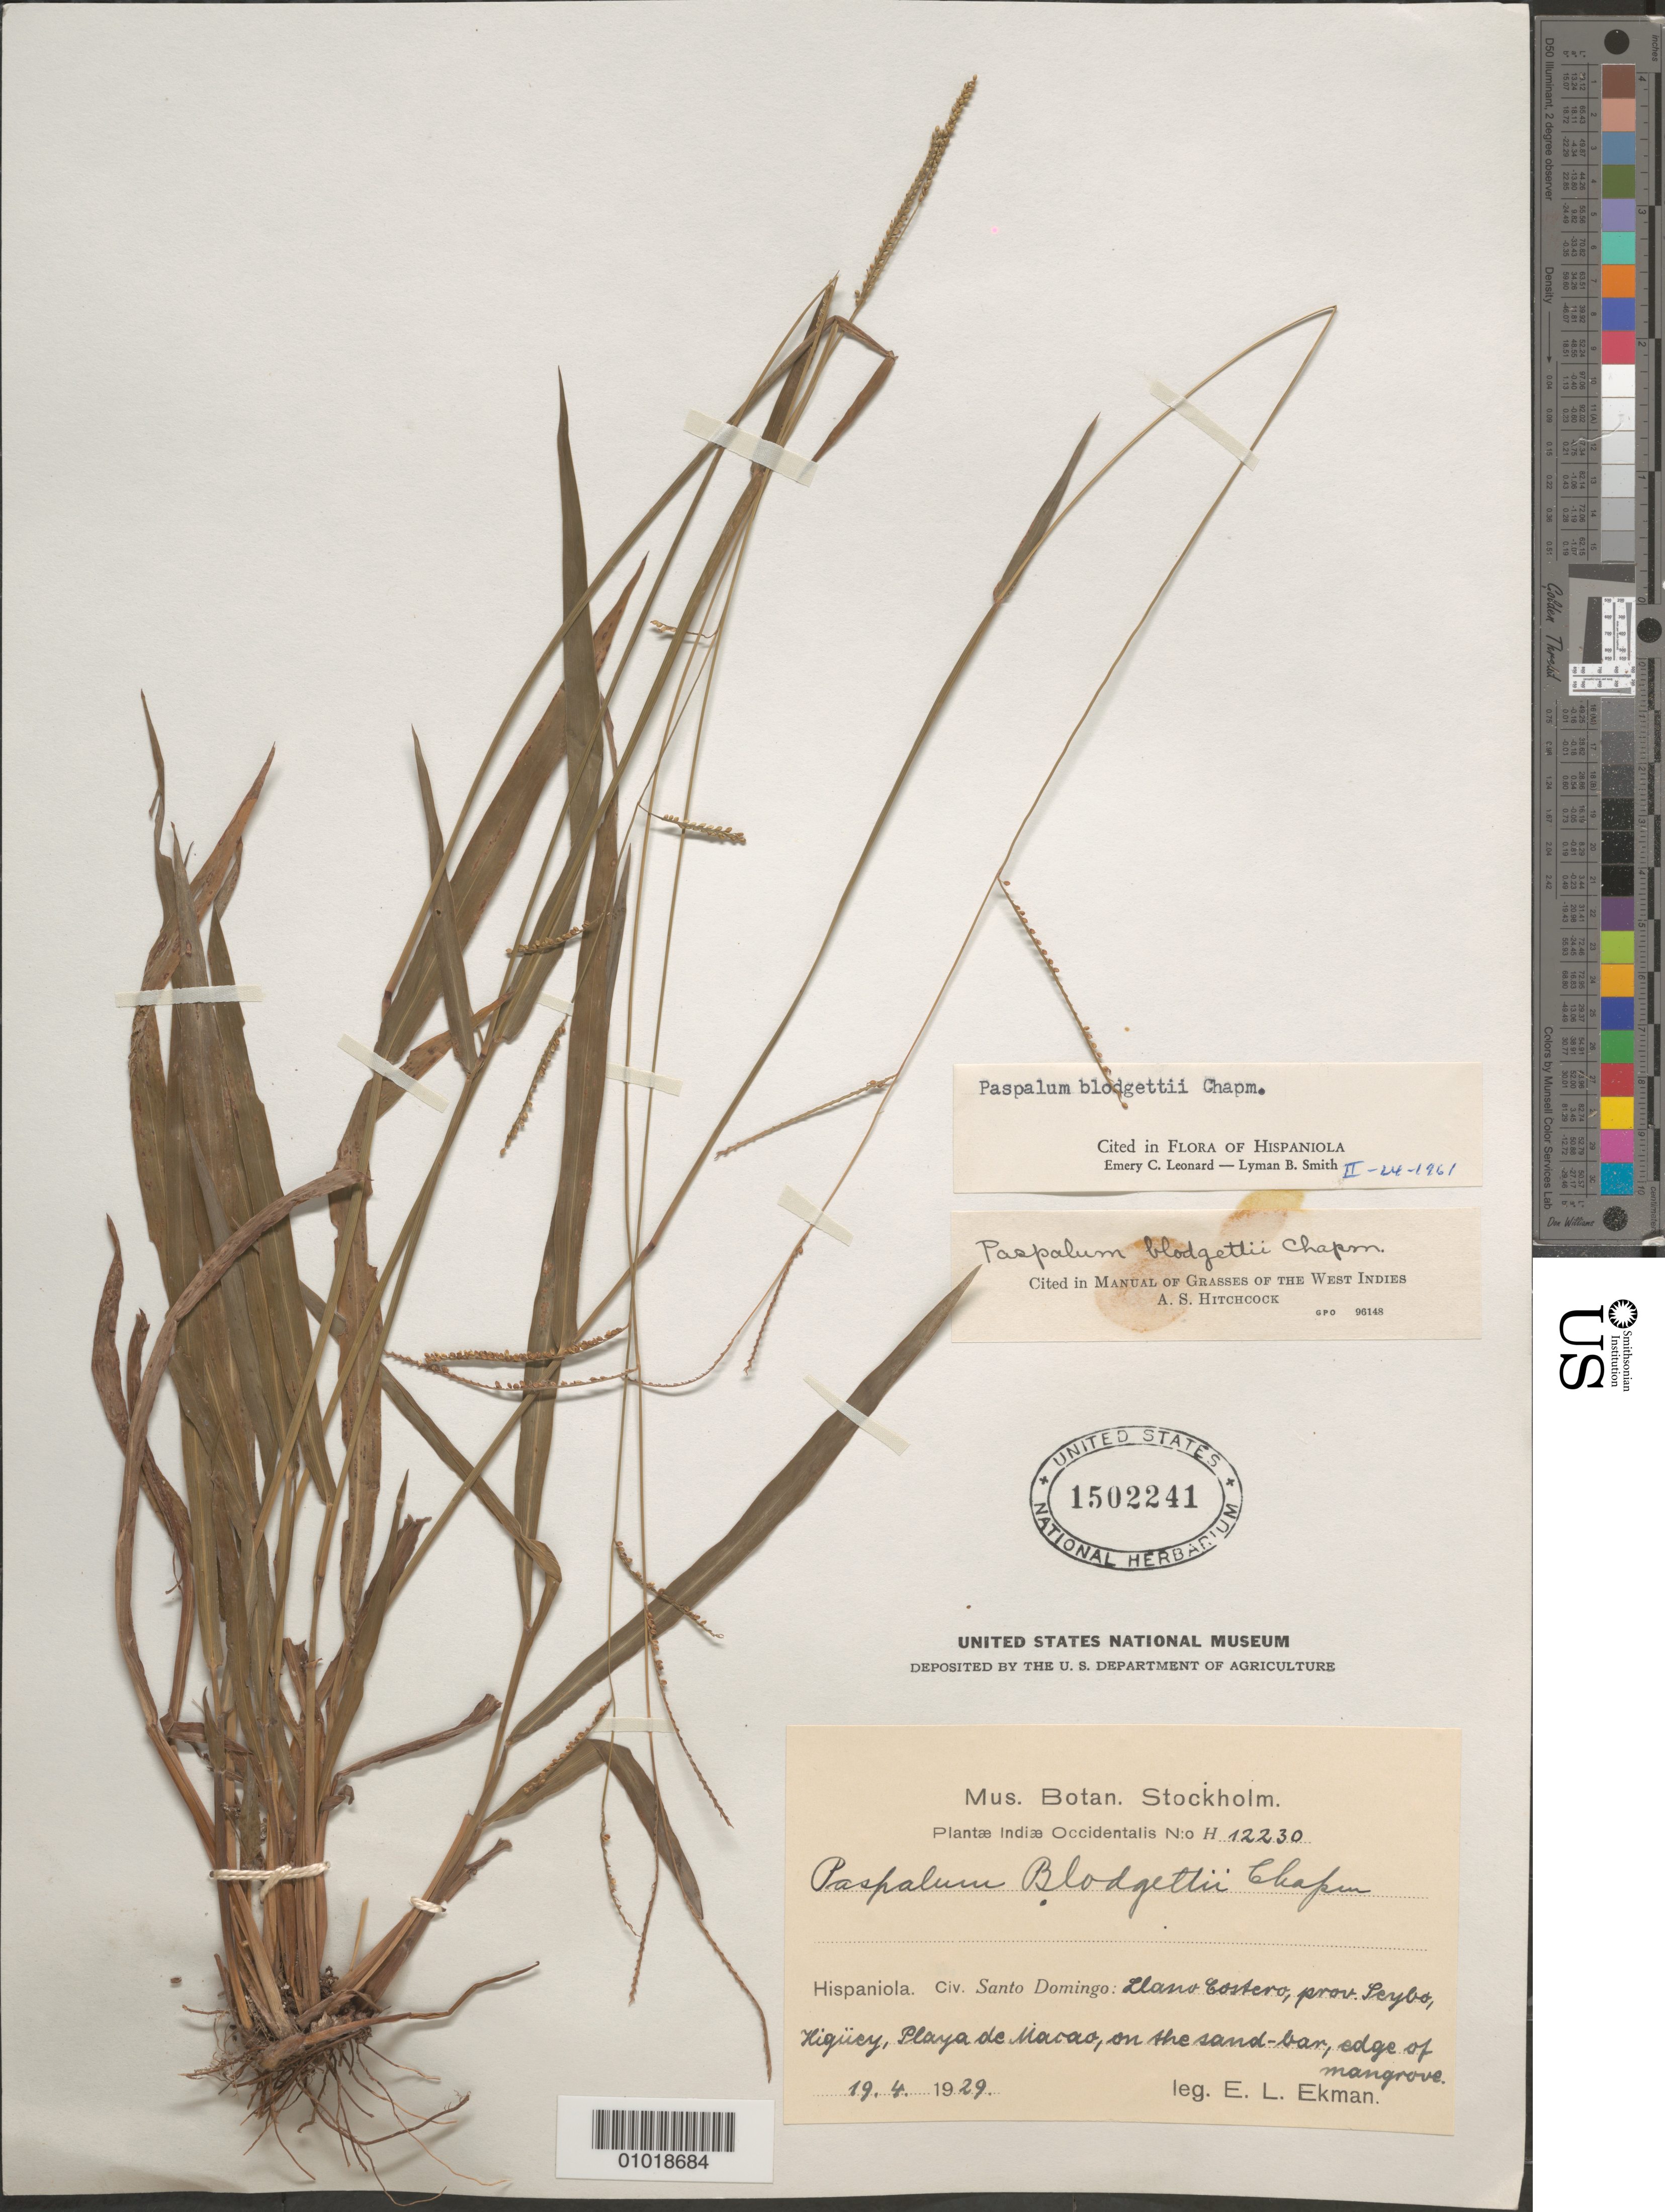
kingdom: Plantae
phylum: Tracheophyta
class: Liliopsida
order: Poales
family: Poaceae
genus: Paspalum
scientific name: Paspalum blodgettii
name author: Chapm.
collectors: E. L. Ekman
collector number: H 12230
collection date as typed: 19 Apr 1929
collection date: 1929-04-19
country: Dominican Republic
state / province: El Seibo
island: Hispaniola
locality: Santo Domingo: Llano Costero, prov. Seybo, Higuey, Playa de Macao,on the sand bar, edge of mangrove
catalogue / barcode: US 1502241